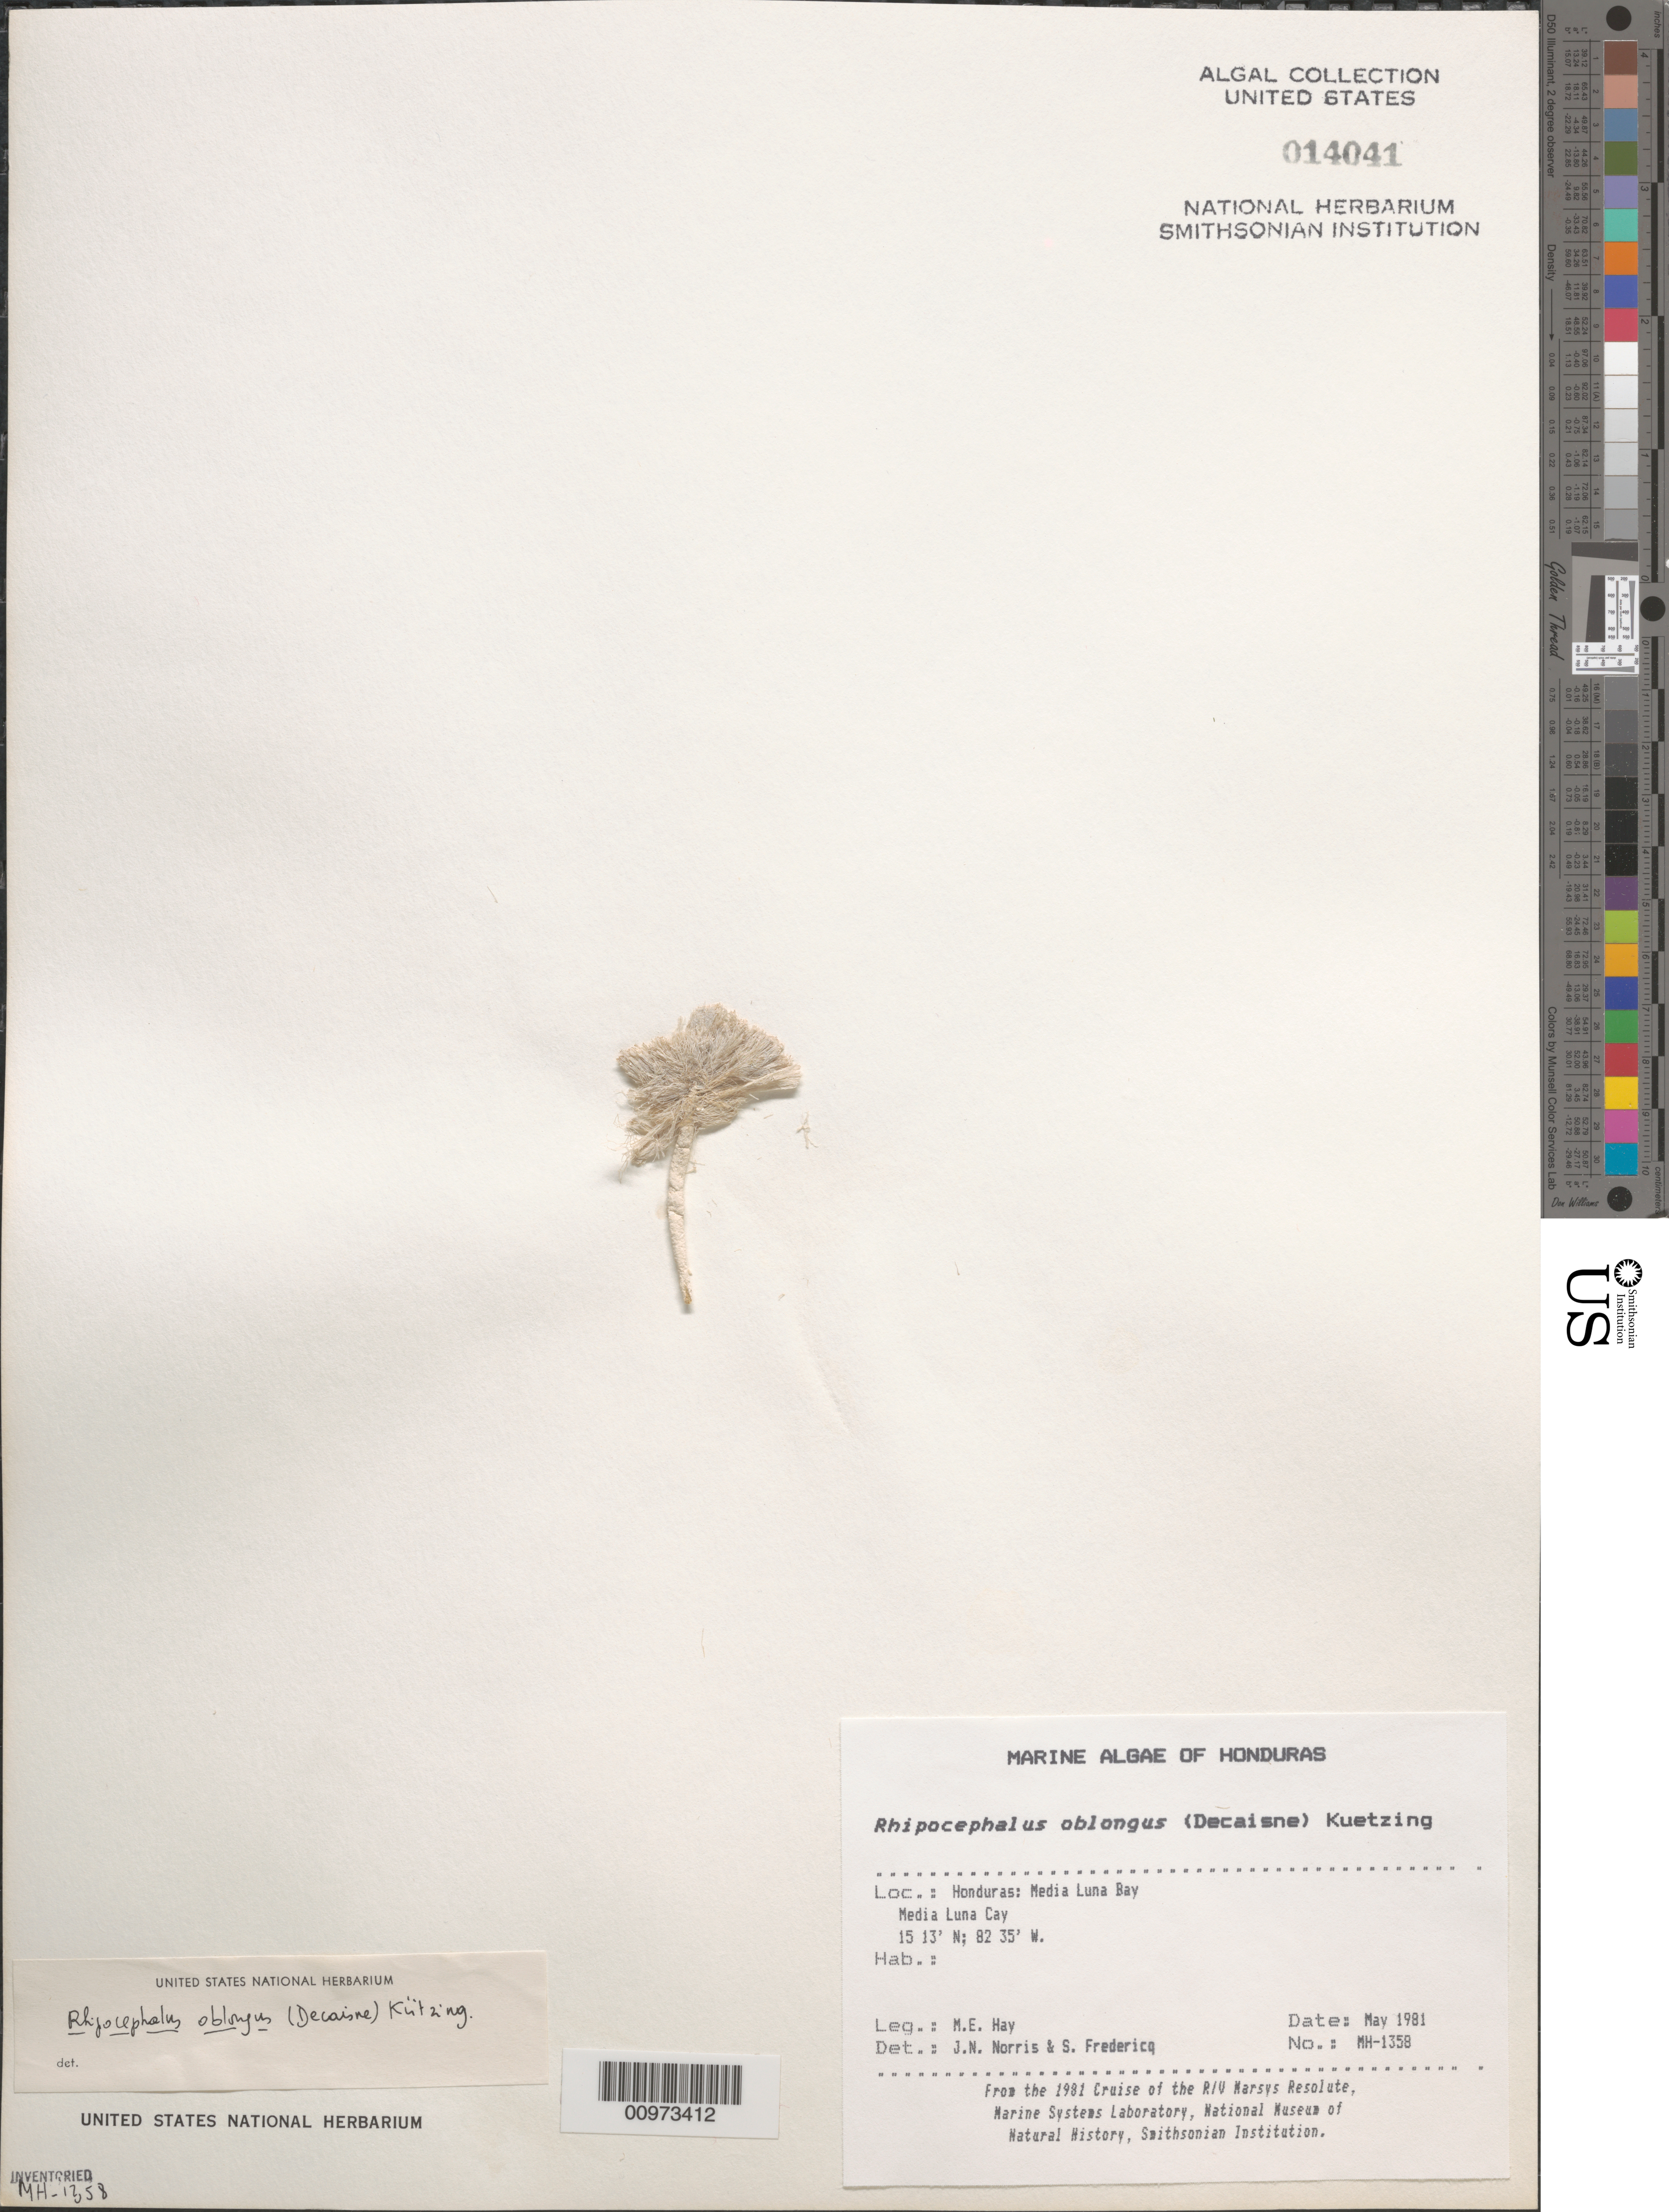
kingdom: Plantae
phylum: Chlorophyta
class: Ulvophyceae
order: Bryopsidales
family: Udoteaceae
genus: Rhipocephalus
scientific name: Rhipocephalus oblongus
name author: (Decne.) Kütz.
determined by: Norris, J. N.; Fredericq, S.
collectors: M. E. Hay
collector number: MEH-1358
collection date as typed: May 1981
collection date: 1981-05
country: Honduras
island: Media Luna Cay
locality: Media Luna Bay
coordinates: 15 13' N, 82 35' W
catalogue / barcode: US 14041